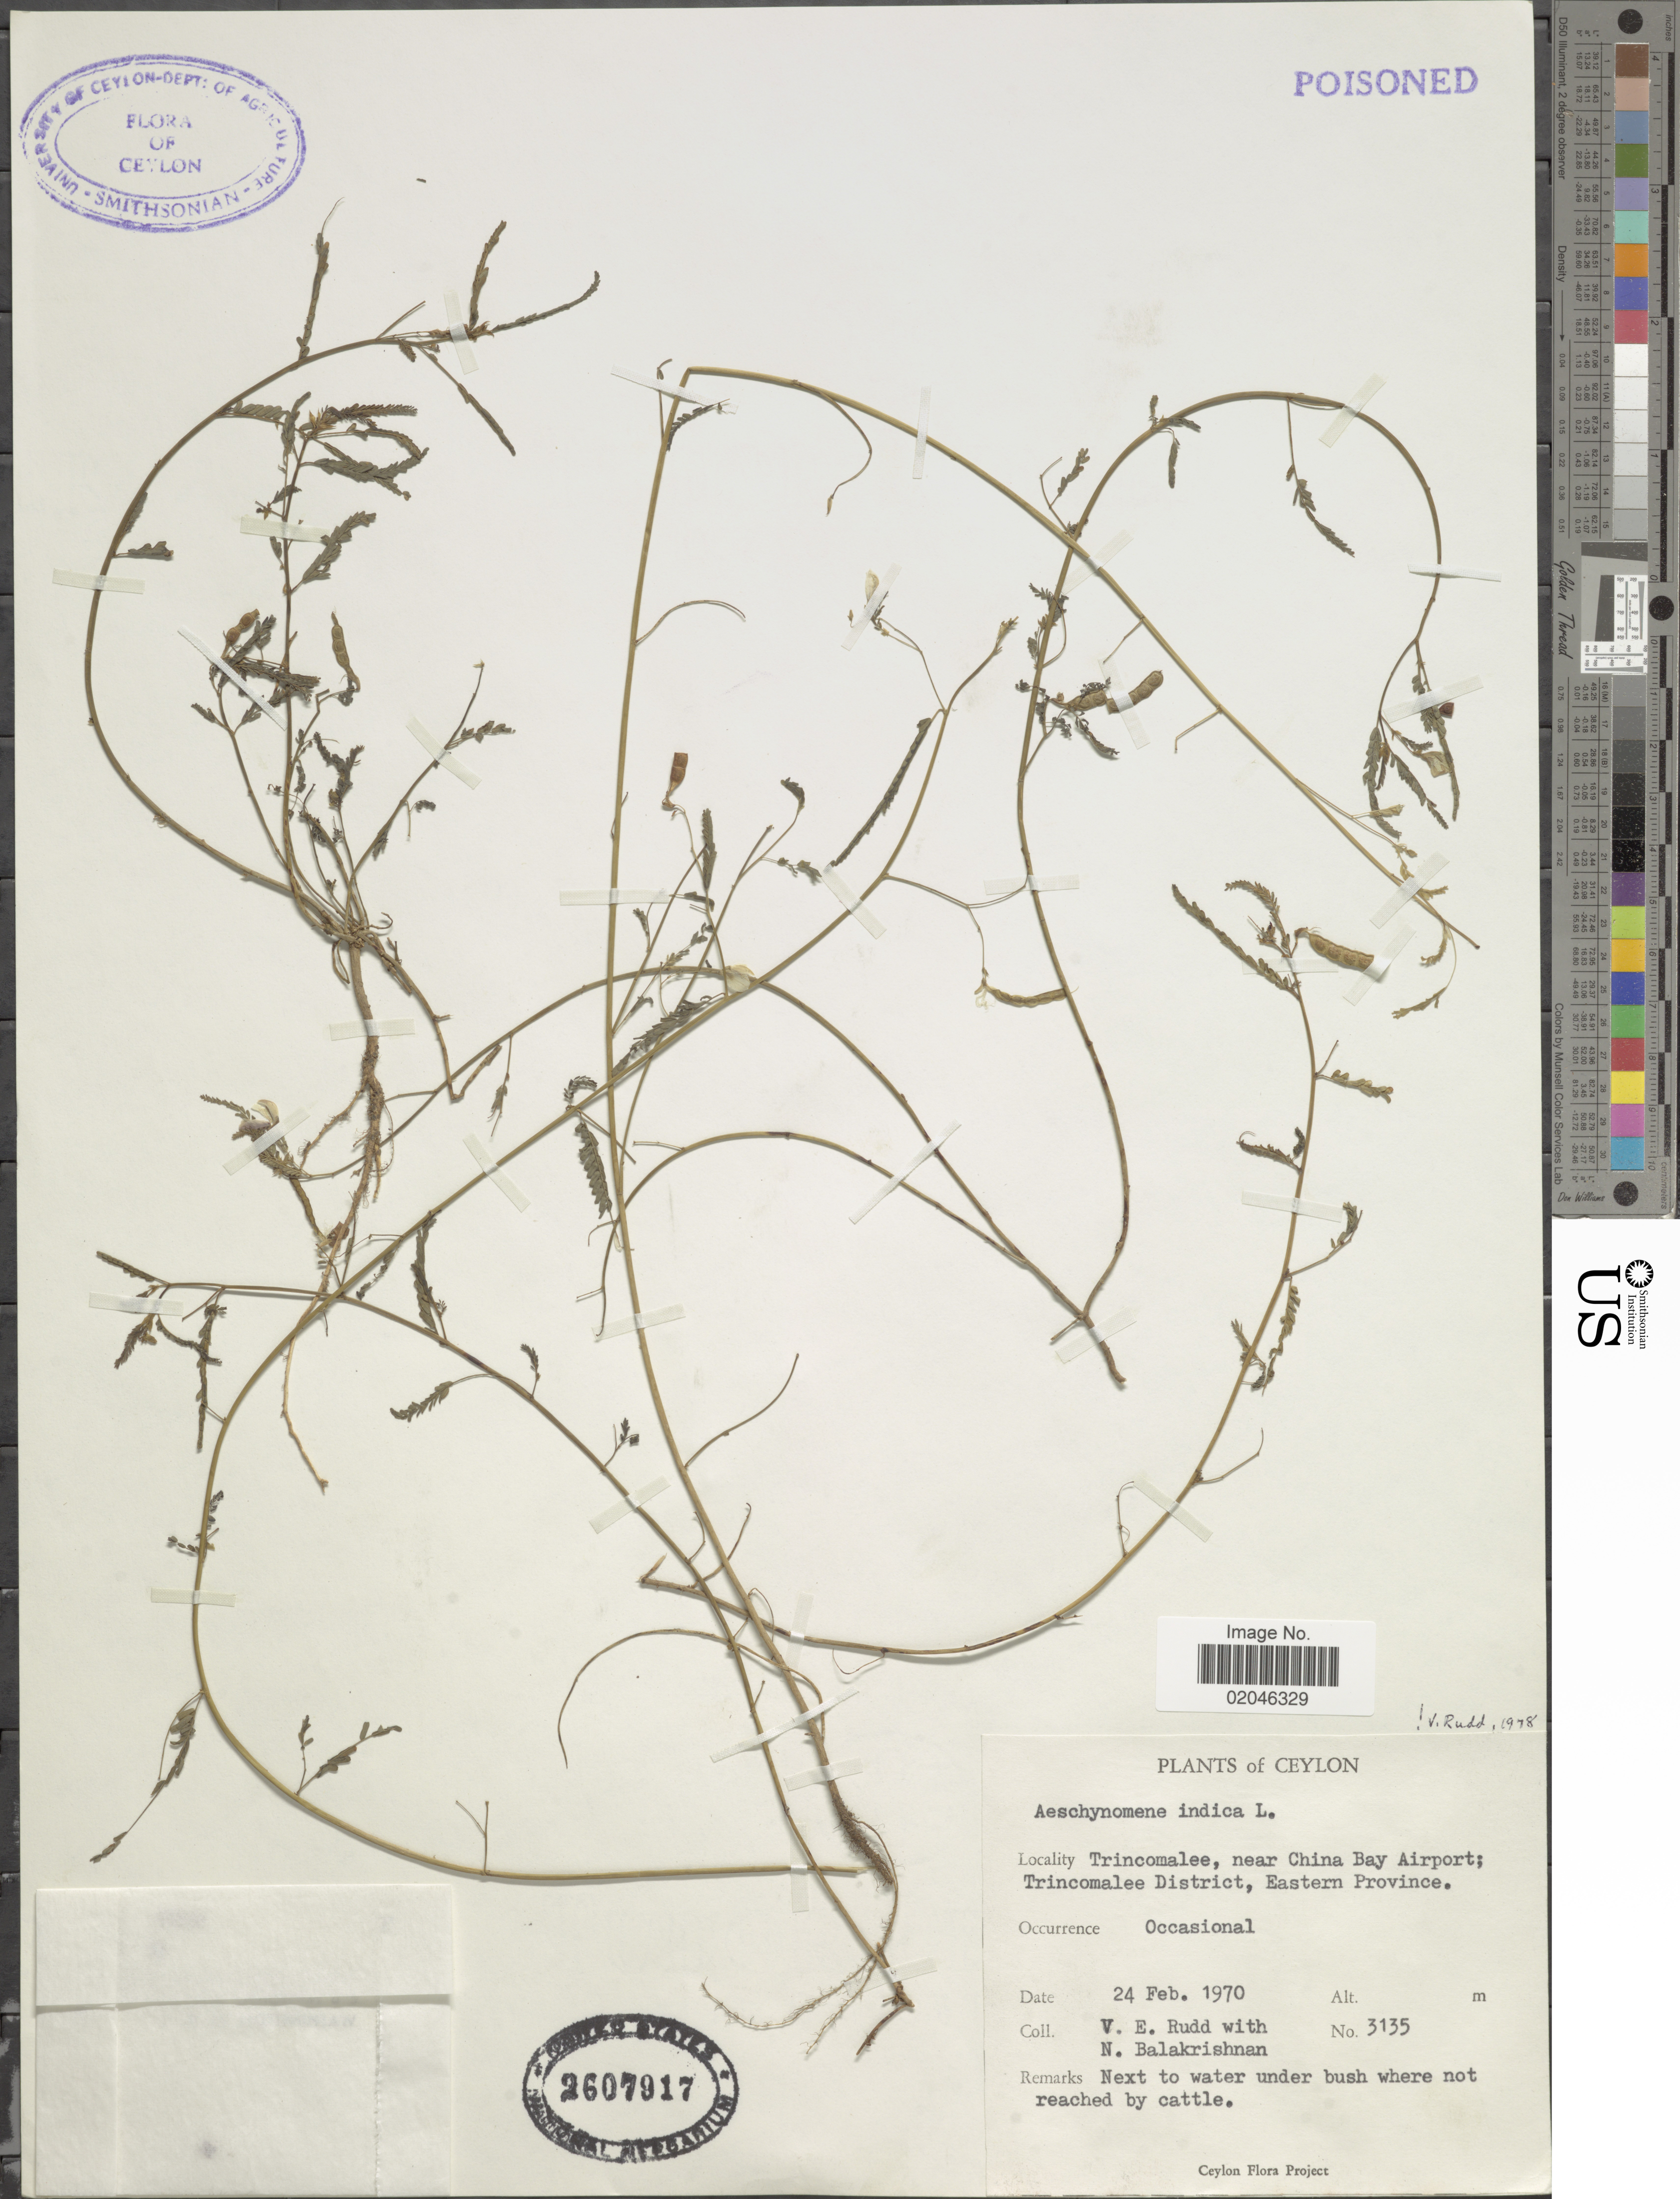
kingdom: Plantae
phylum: Tracheophyta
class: Magnoliopsida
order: Fabales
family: Fabaceae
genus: Aeschynomene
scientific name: Aeschynomene indica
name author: L.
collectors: V. E. Rudd & N. Balakrishnan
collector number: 3135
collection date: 1970-02-24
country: Sri Lanka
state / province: Eastern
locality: Ceylon. Trincomalee, near China Bay Airport; Trincomalee District, Eastern Province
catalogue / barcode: US 2607917